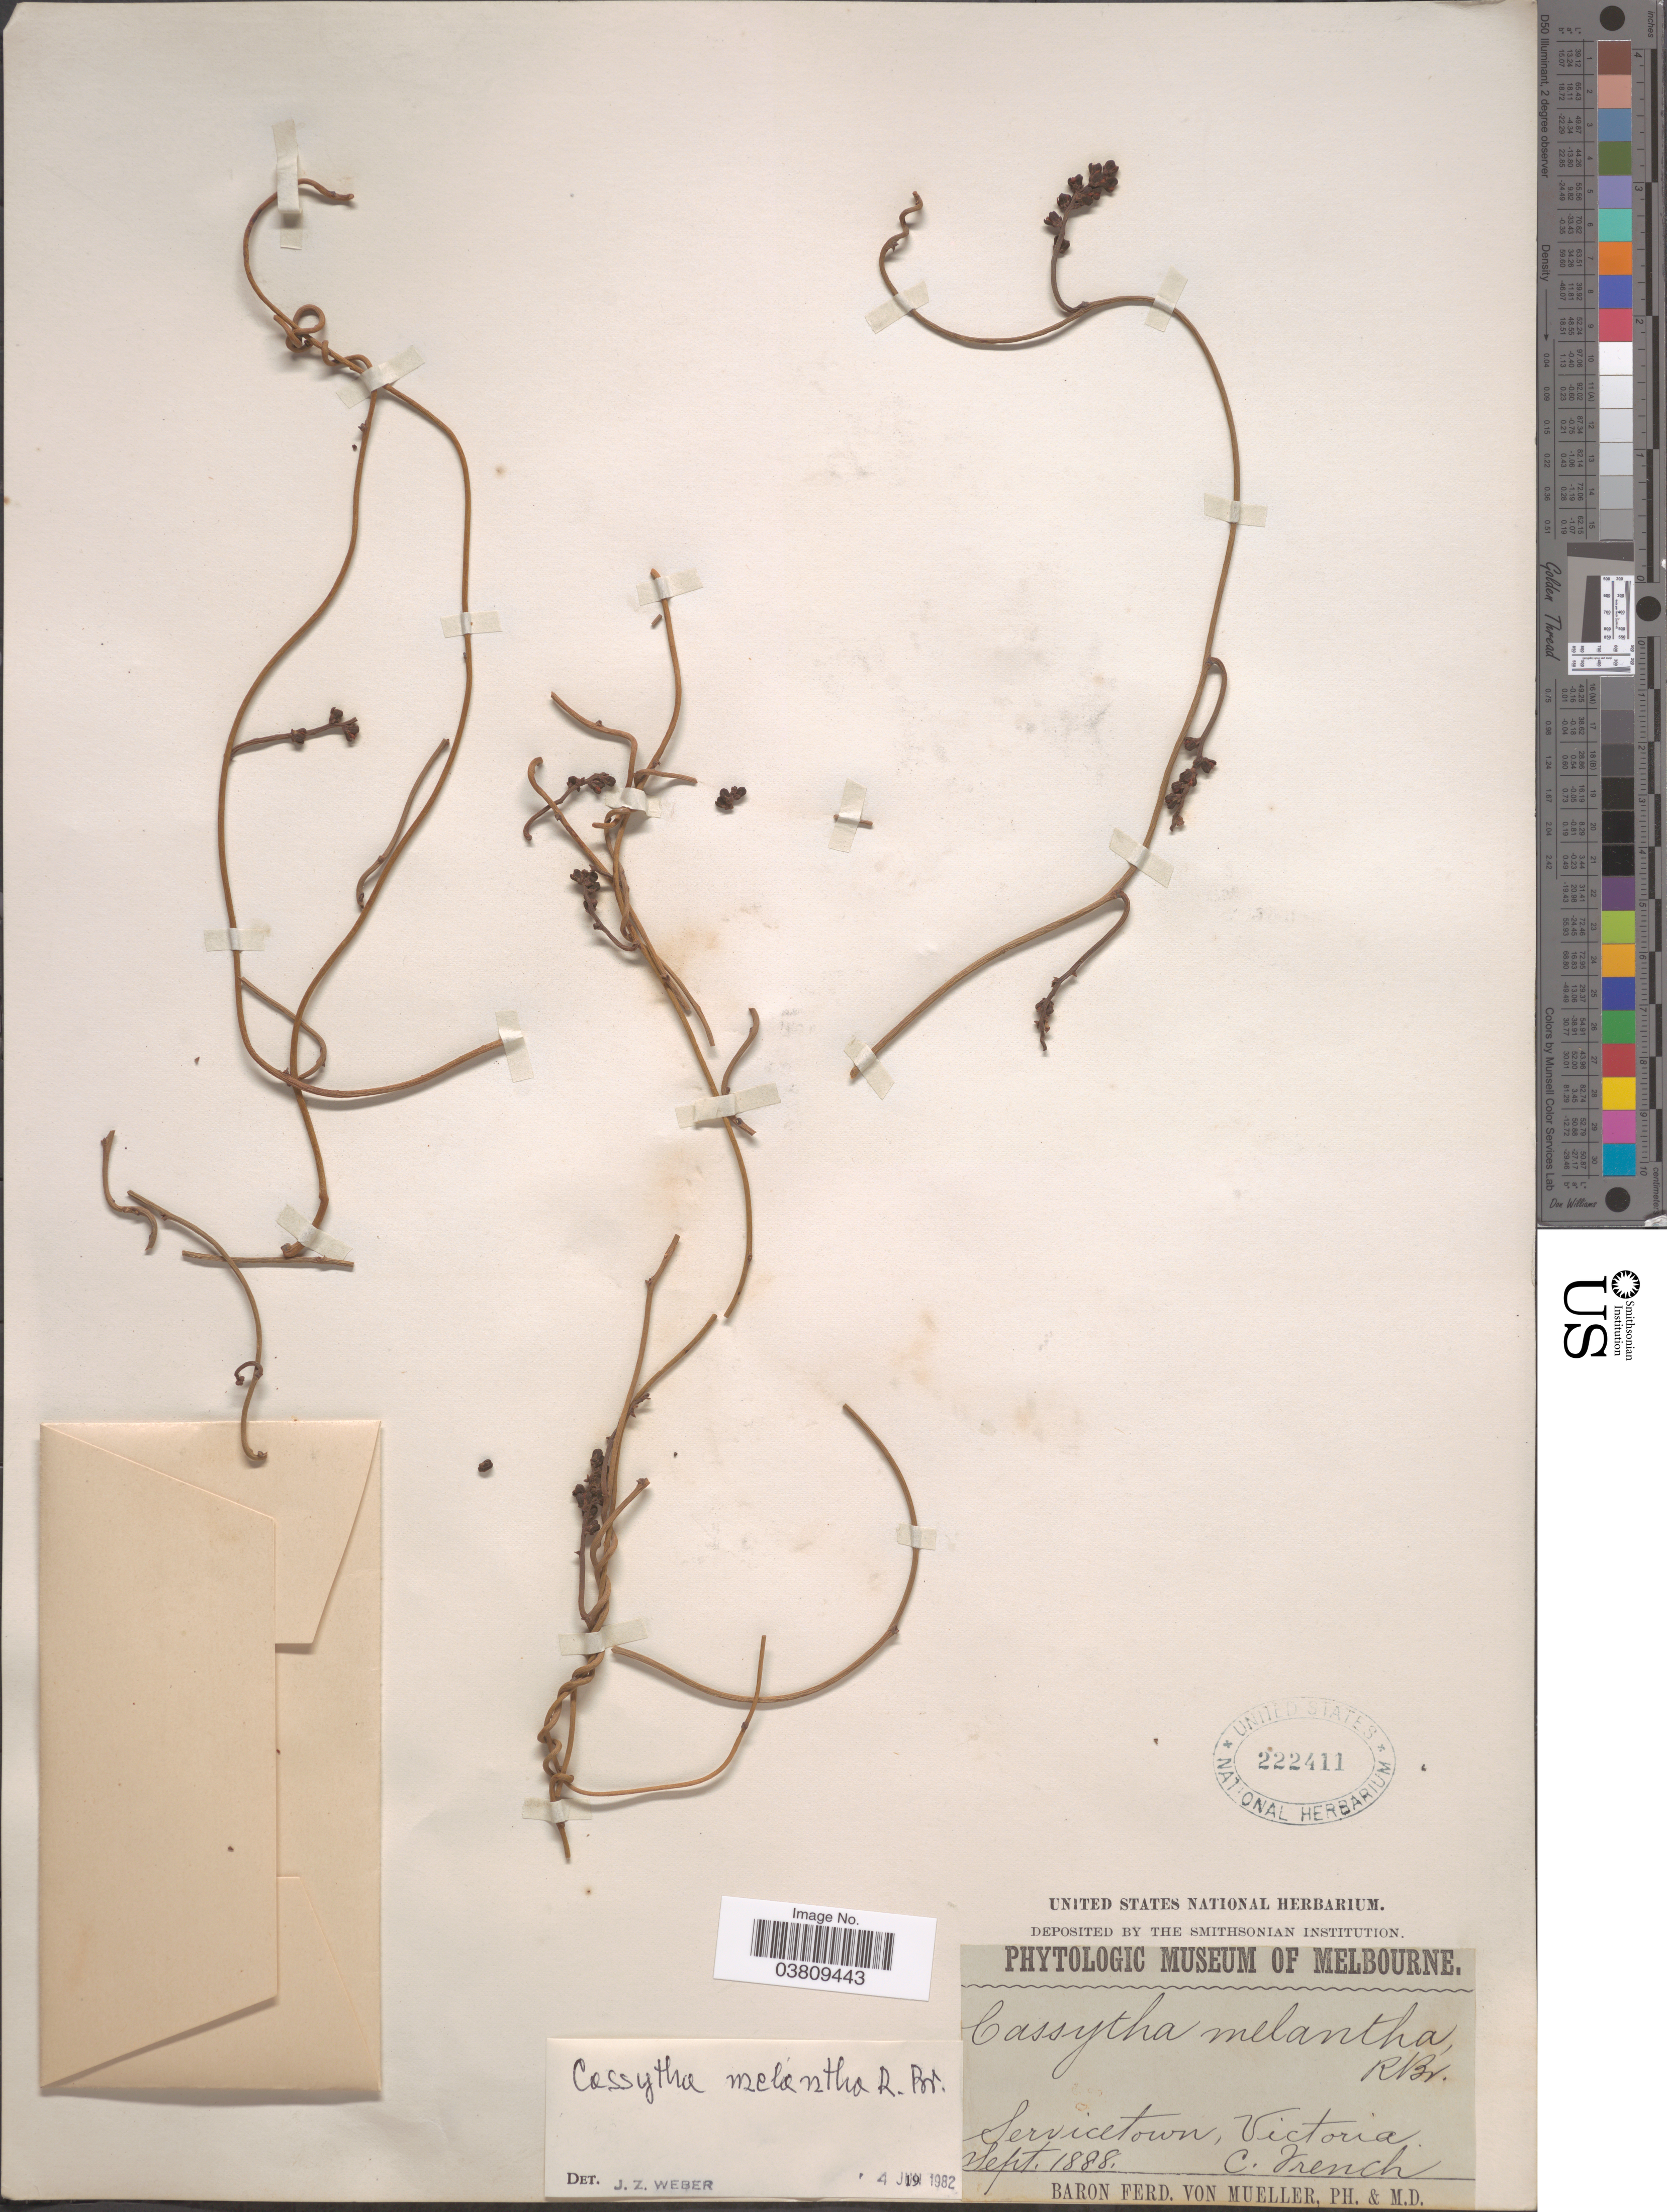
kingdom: Plantae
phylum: Tracheophyta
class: Magnoliopsida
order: Laurales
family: Lauraceae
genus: Cassytha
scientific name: Cassytha melantha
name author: R. Br.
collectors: C. French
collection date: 1888-09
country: Australia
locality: Servicetown, Victoria.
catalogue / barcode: US 222411